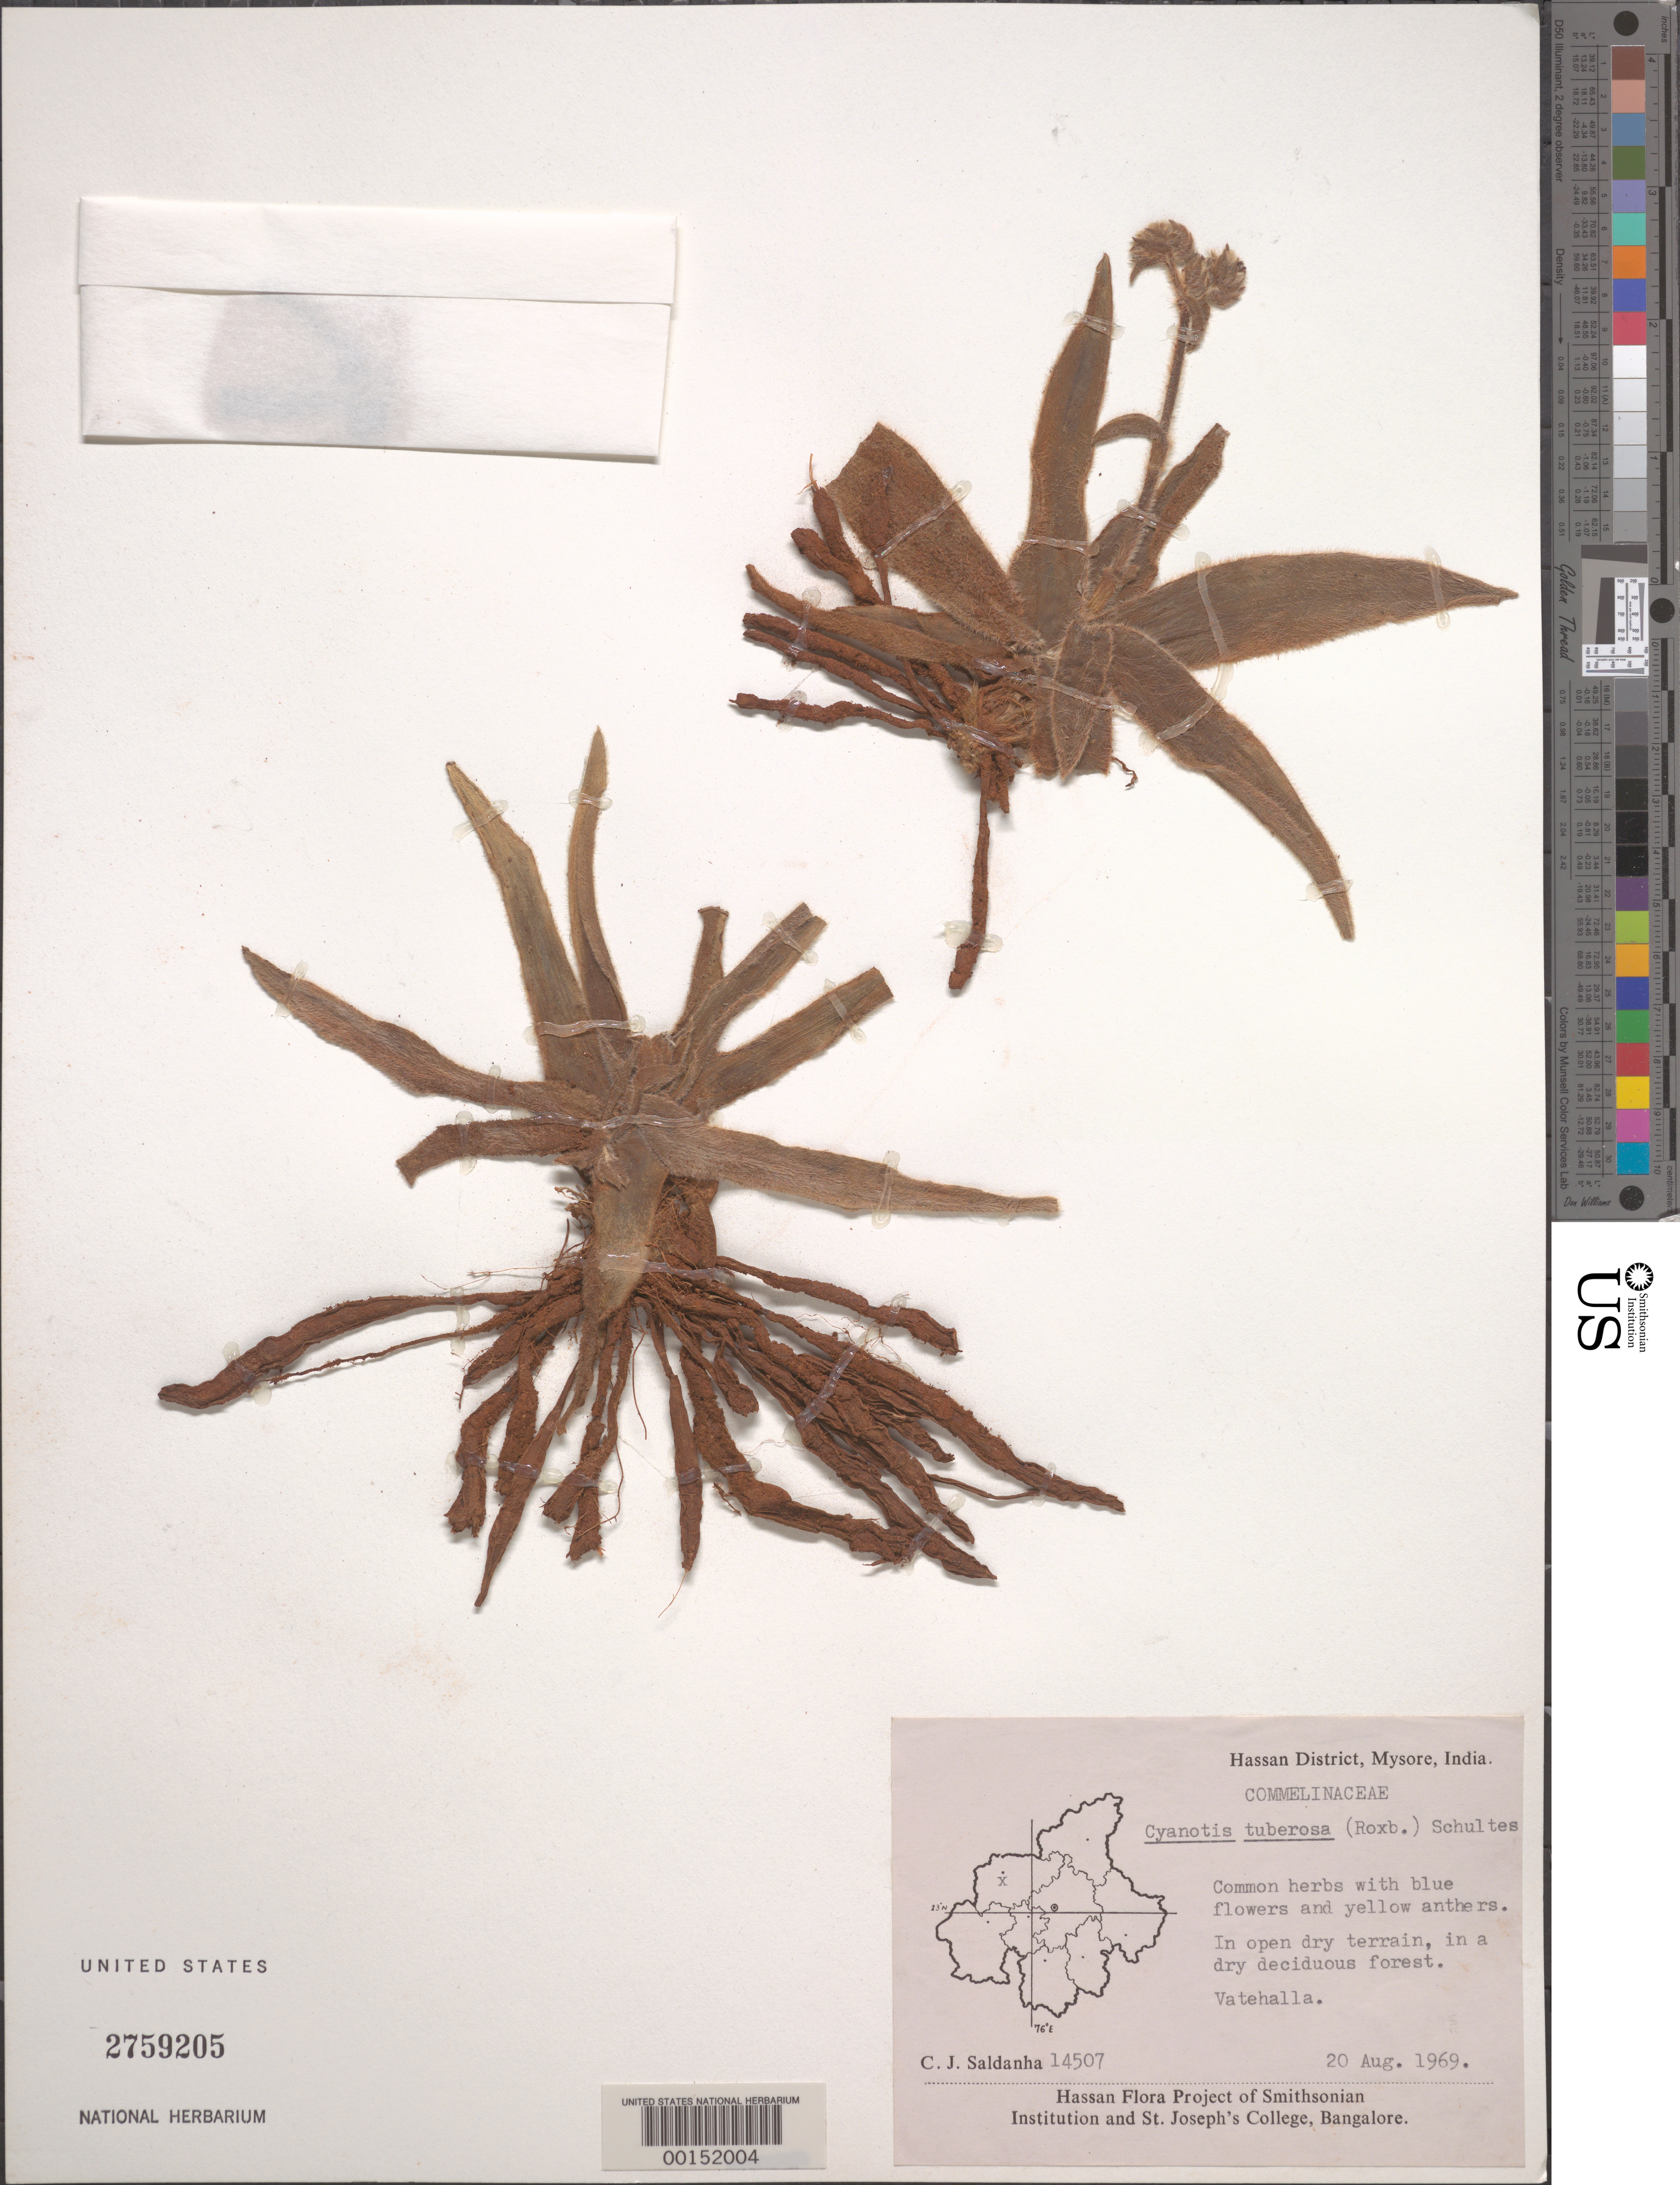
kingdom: Plantae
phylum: Tracheophyta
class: Liliopsida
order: Commelinales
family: Commelinaceae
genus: Cyanotis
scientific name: Cyanotis tuberosa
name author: (Roxb.) Schult. & Schult. f.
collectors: C. J. Saldanha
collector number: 14507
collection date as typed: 20 Aug 1969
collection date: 1969-08-20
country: India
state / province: Karnataka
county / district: Hassan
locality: Vatehalla, mysore state [mysore state = karnataka.]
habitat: Dry, open area in deciduous forest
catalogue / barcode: US 2759205